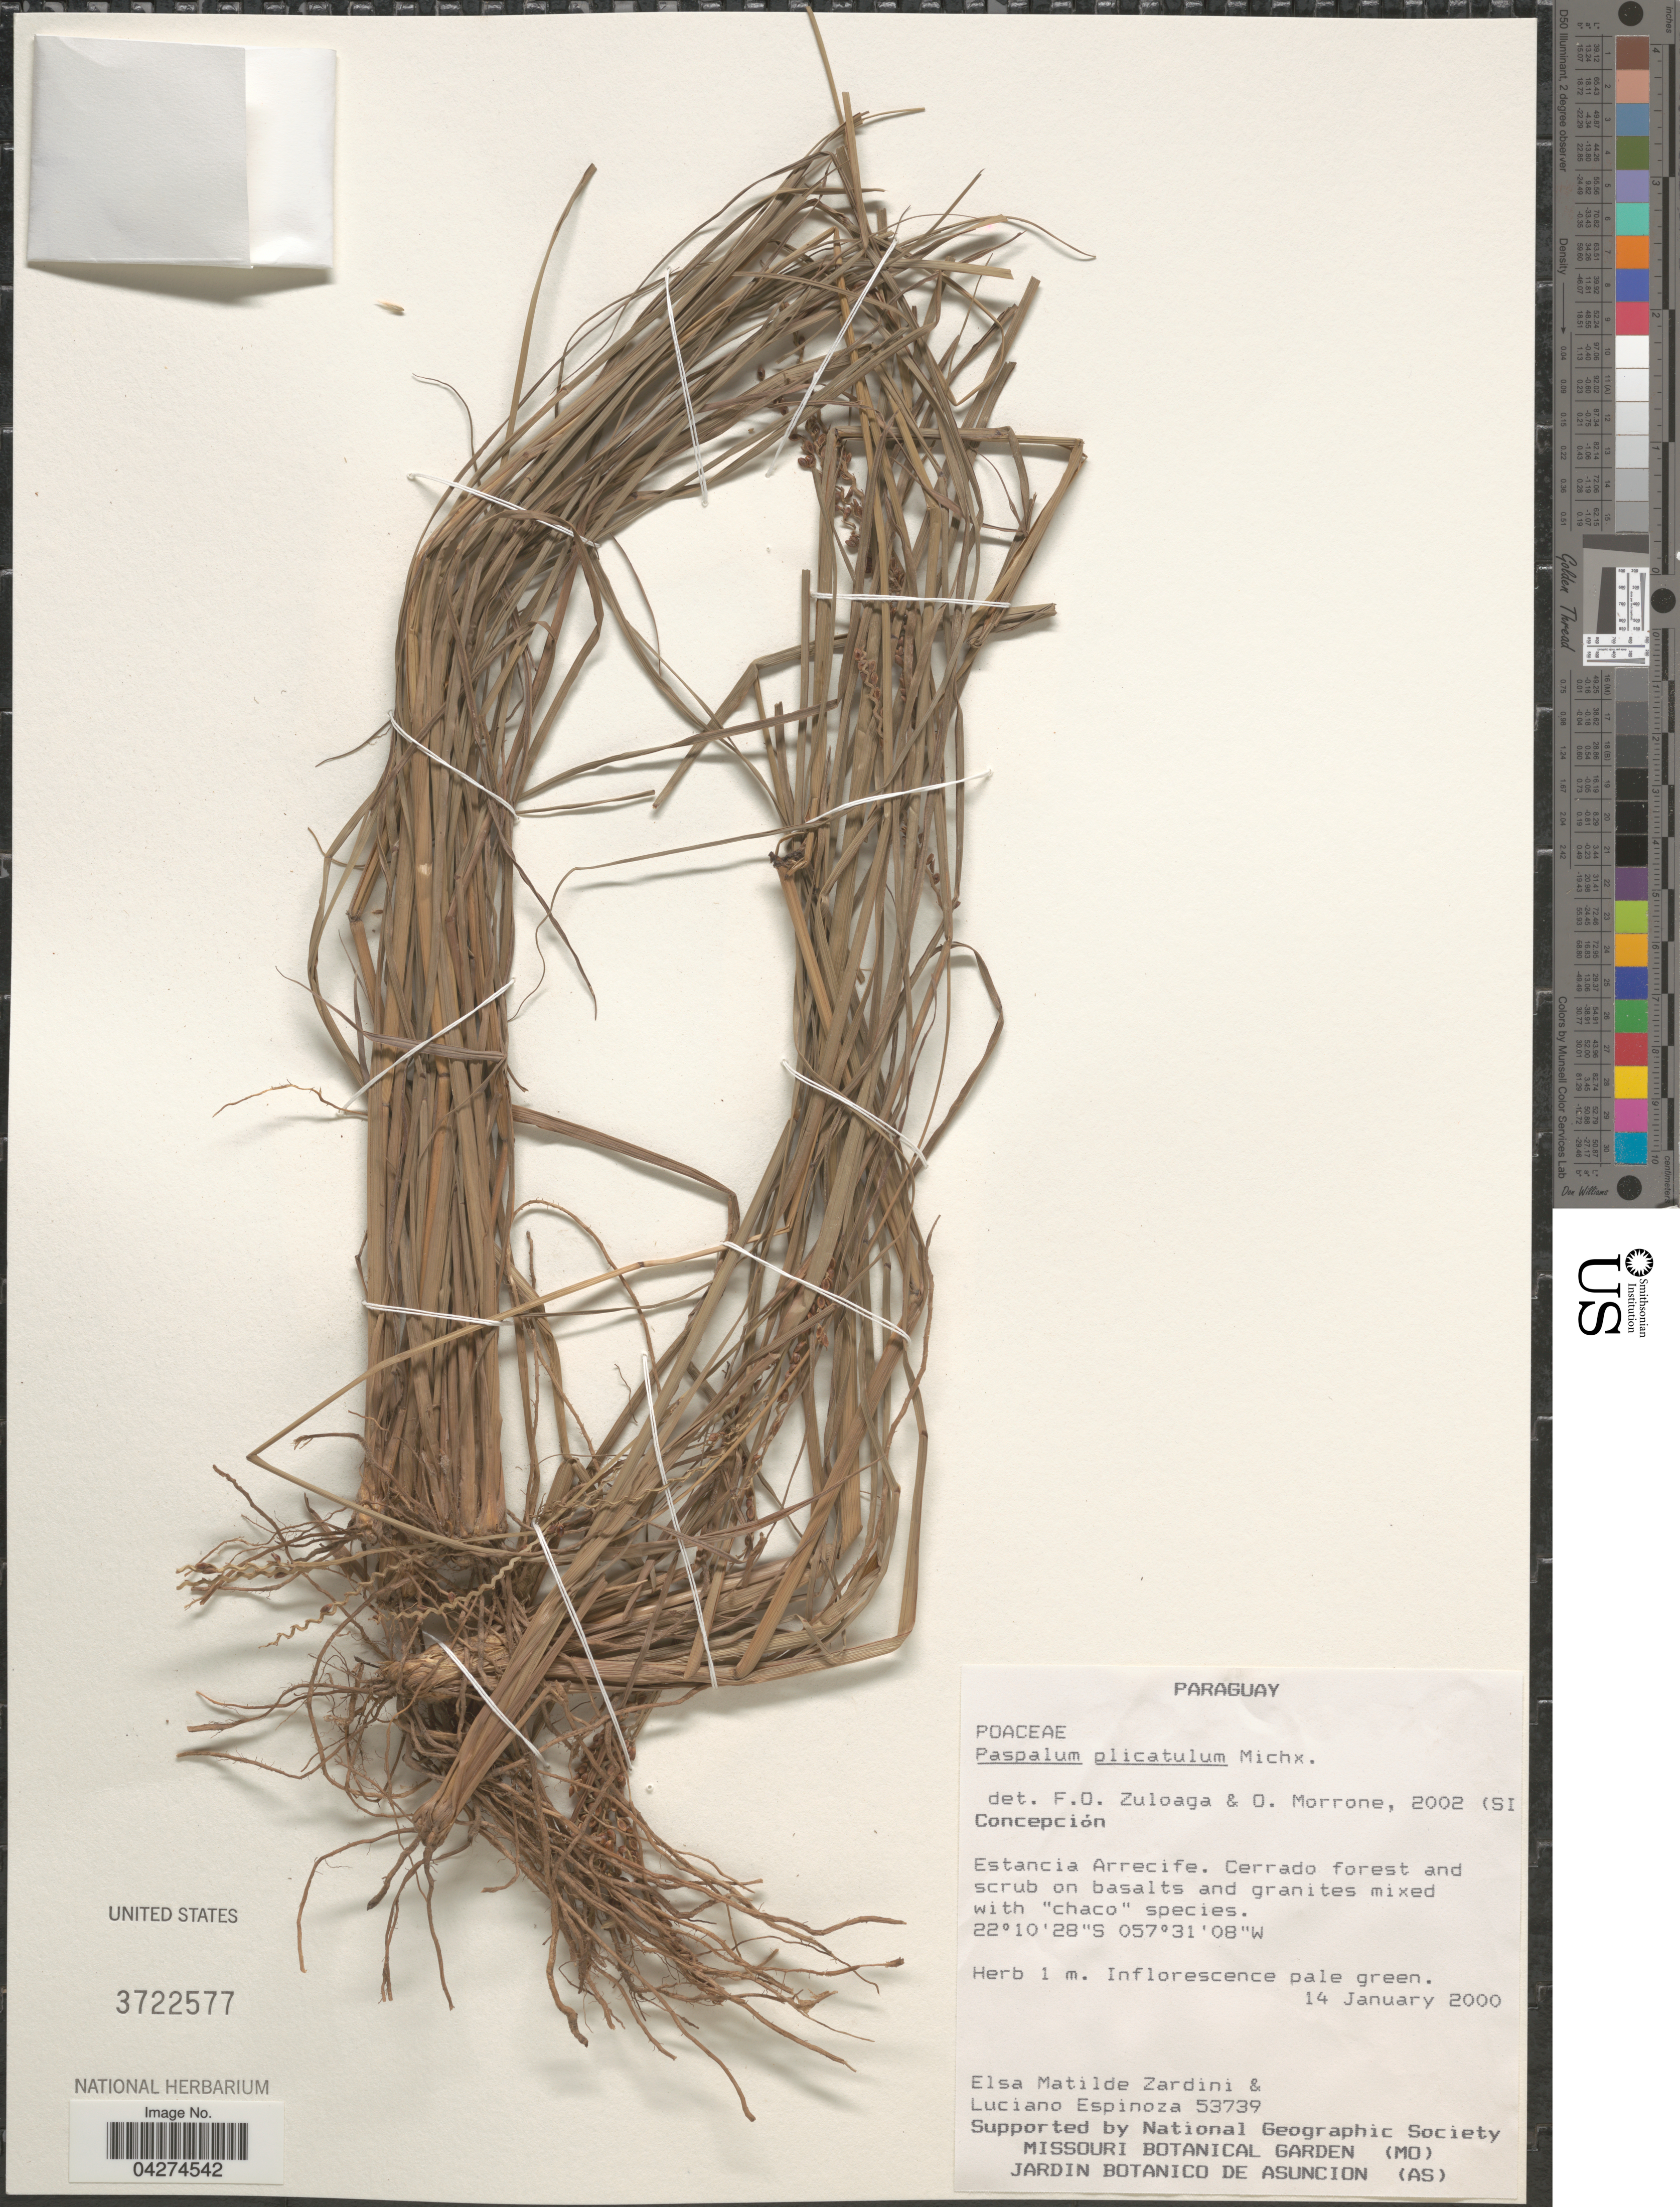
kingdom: Plantae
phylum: Tracheophyta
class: Liliopsida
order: Poales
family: Poaceae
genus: Paspalum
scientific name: Paspalum plicatulum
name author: Michx.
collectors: E. M. Zardini & L. Espinoza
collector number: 53739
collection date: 2000-01-14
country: Paraguay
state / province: Concepcion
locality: Estancia Arrecife. Cerrado forest and scrub on basalts and granites mixed with "chaco" species. National Geographic Society [unsure placement]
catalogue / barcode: US 3722577